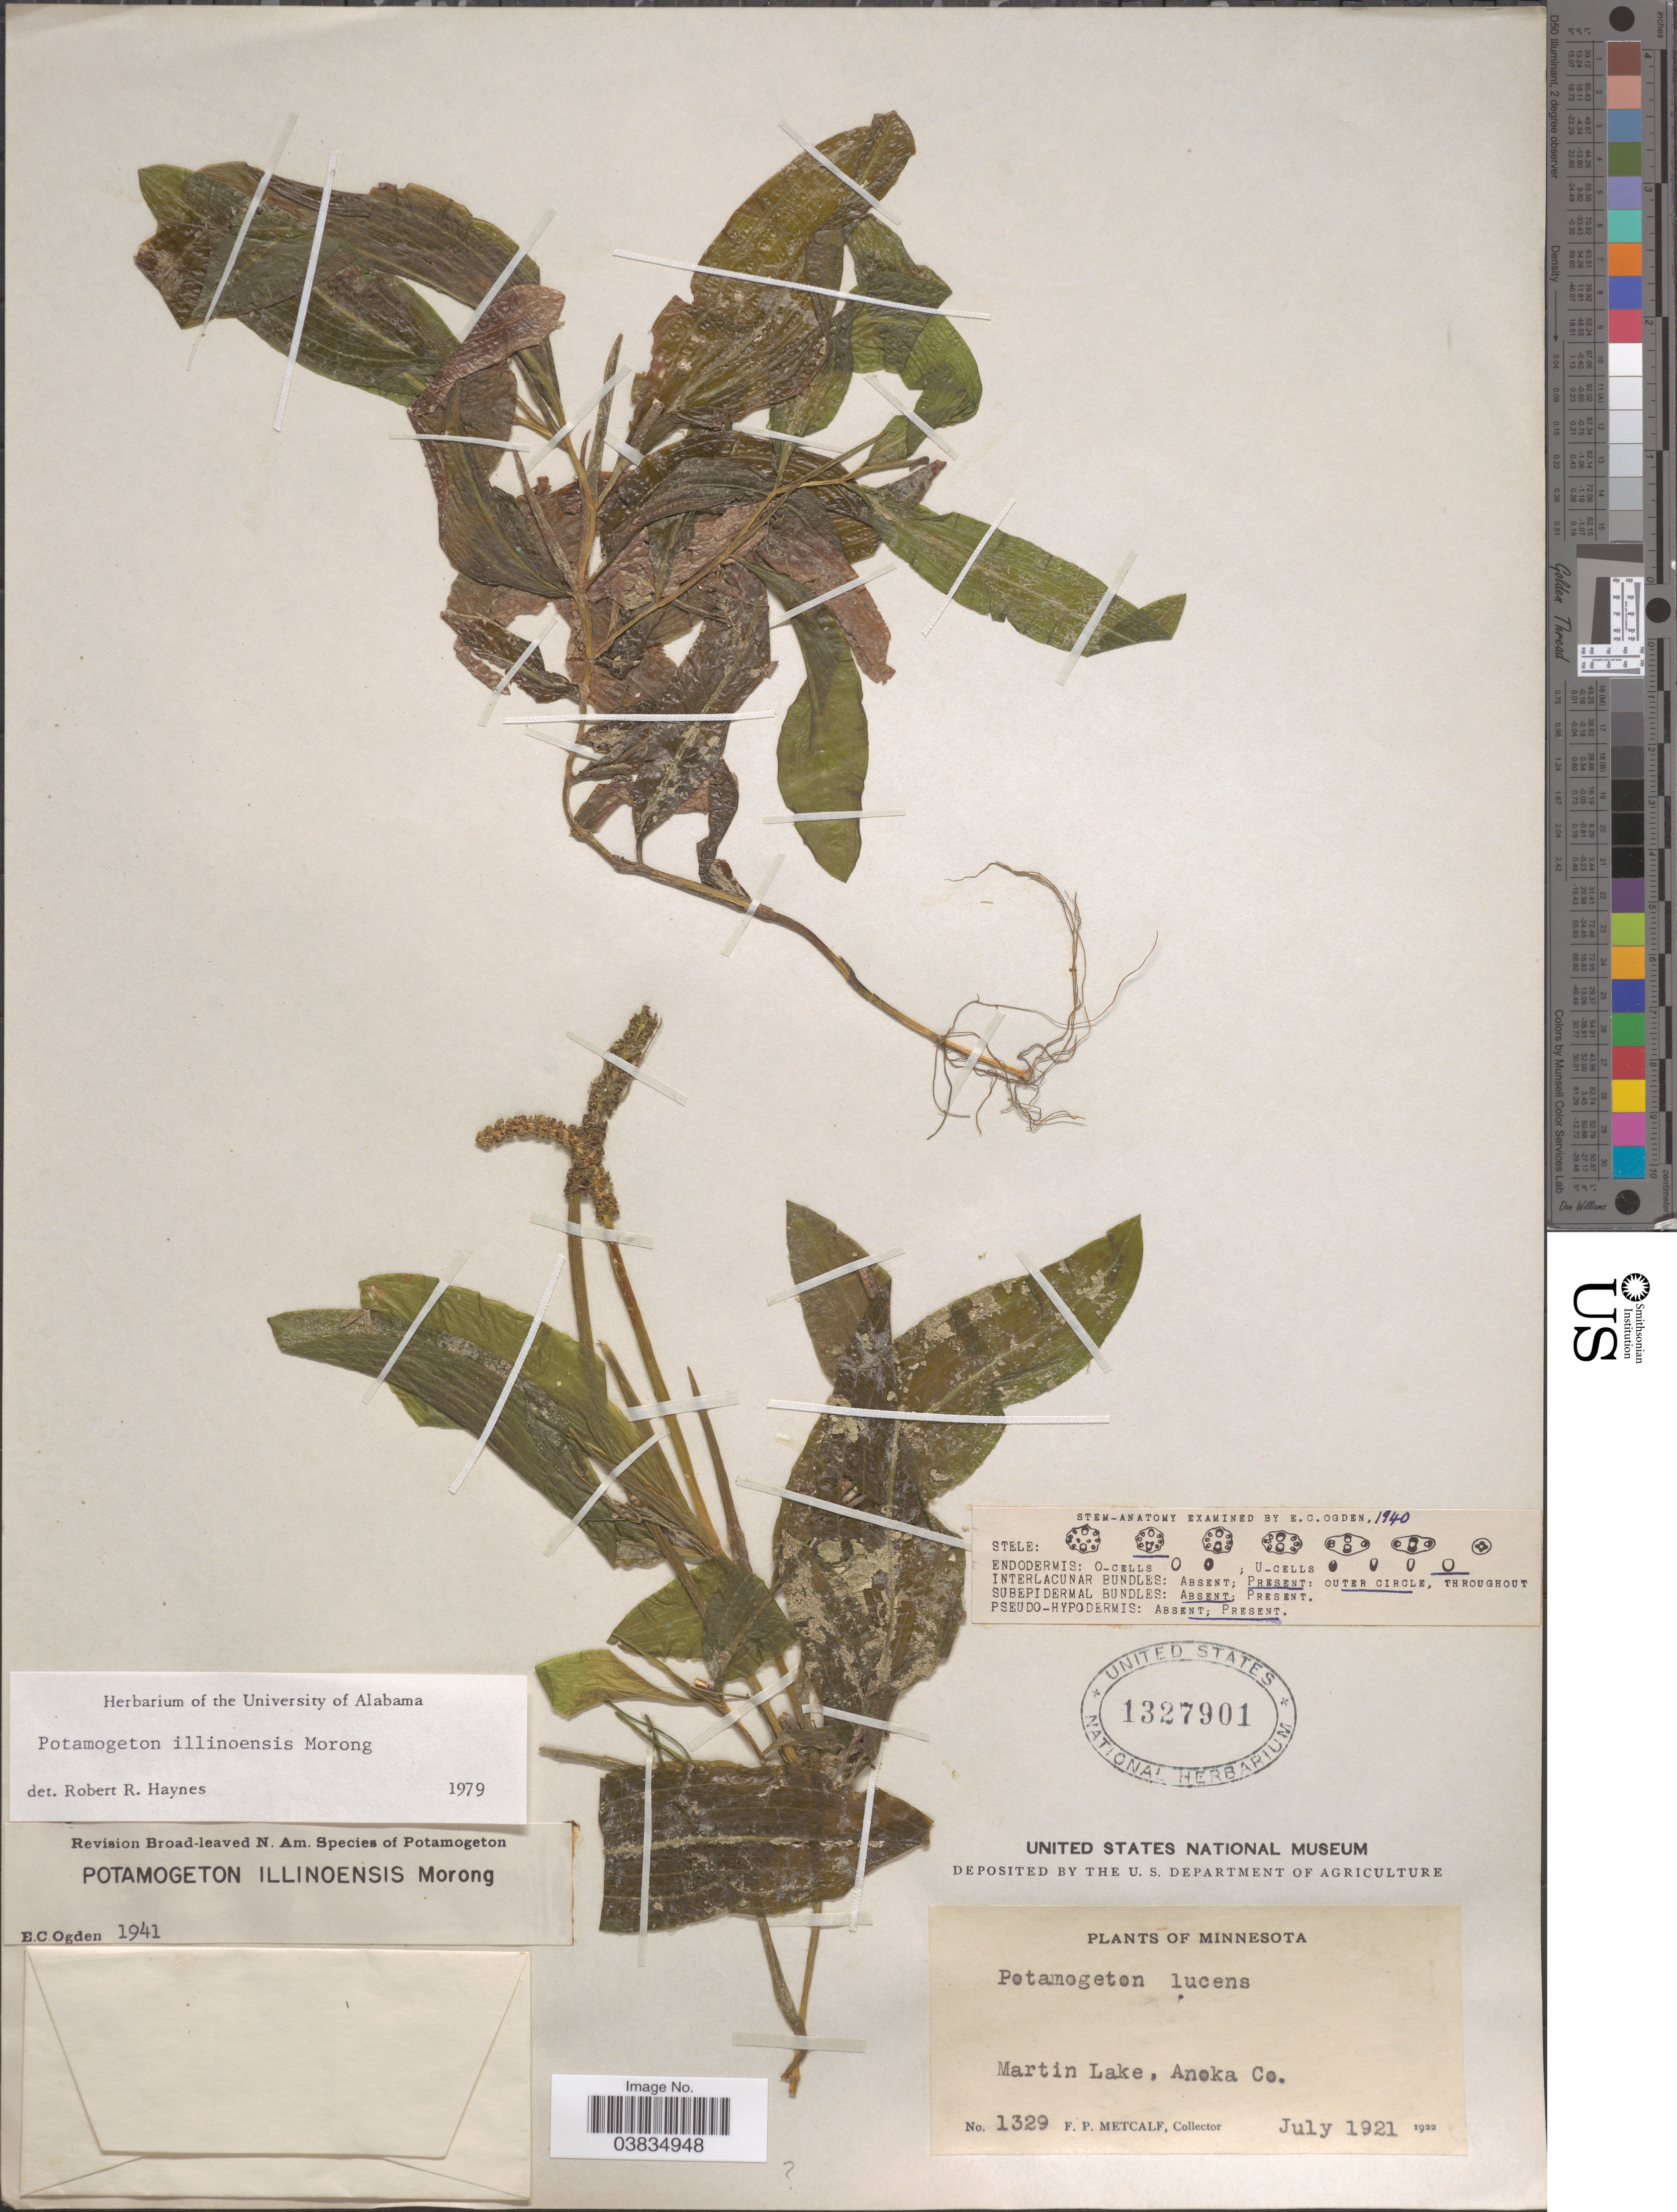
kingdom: Plantae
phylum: Tracheophyta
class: Liliopsida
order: Alismatales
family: Potamogetonaceae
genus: Potamogeton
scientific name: Potamogeton illinoensis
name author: Morong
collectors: F. Metcalf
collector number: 1329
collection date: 1921-07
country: United States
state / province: Minnesota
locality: Martin Lake, Anoka Co.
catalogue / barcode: US 1327901